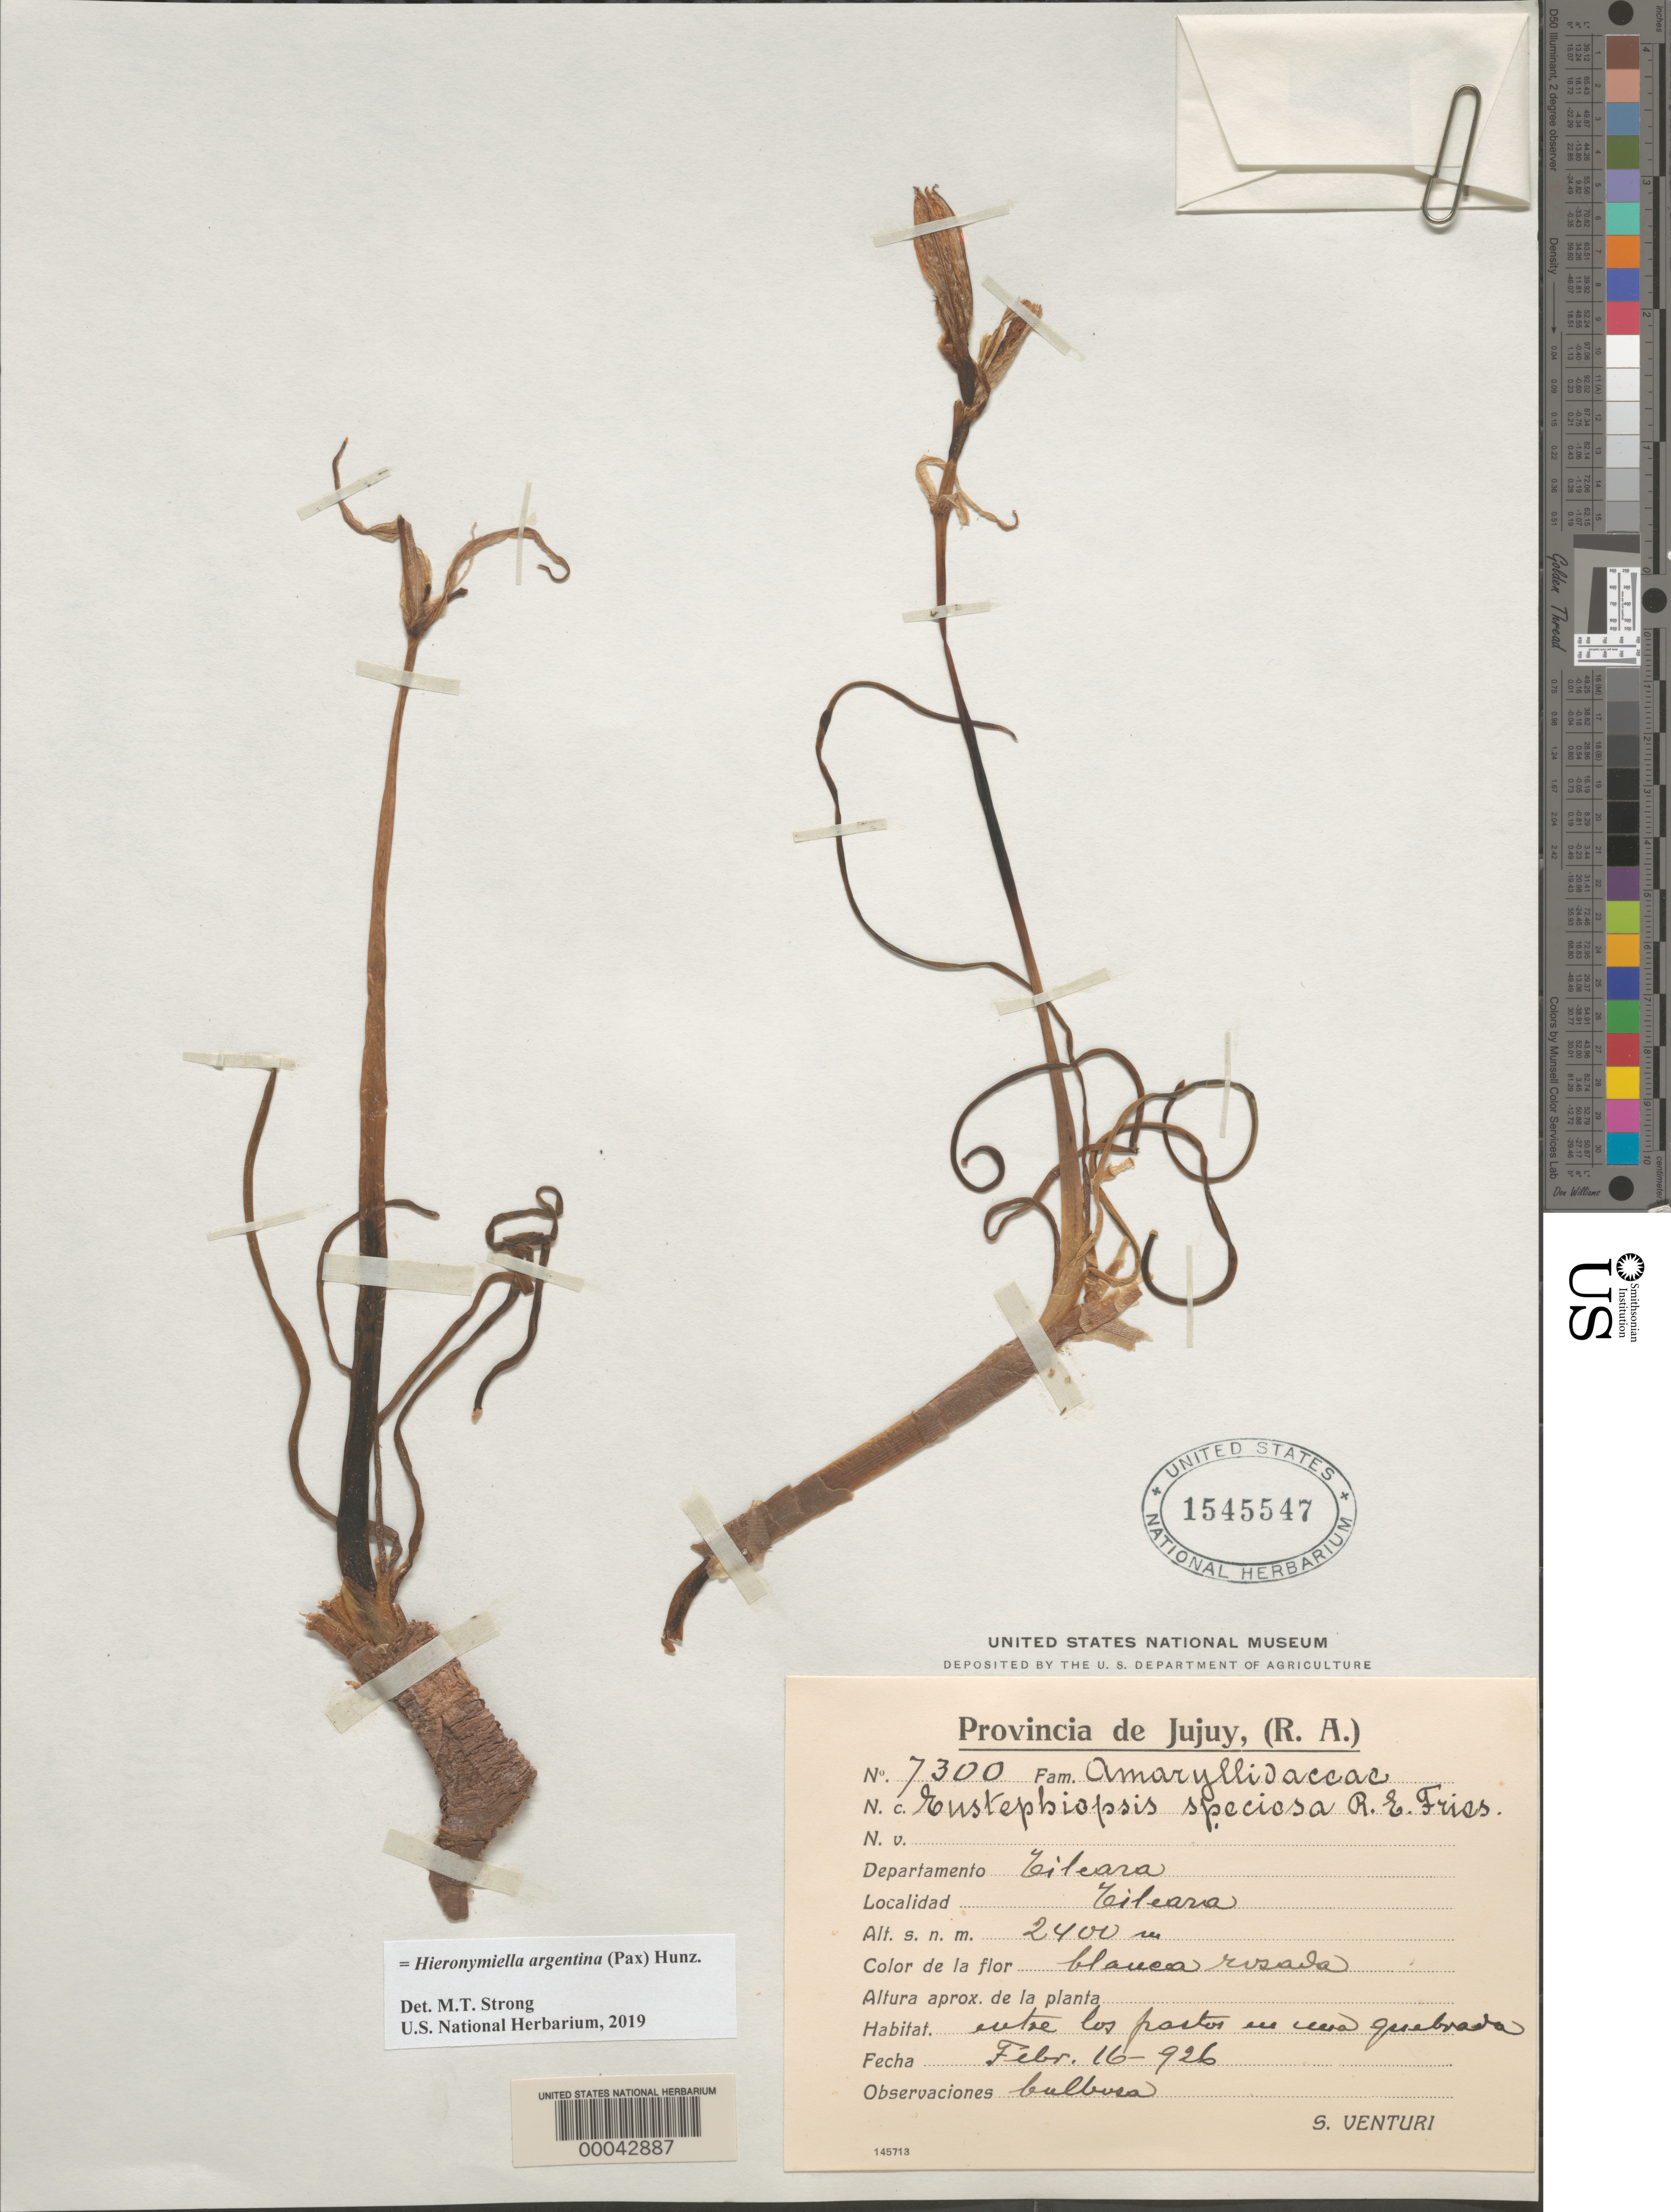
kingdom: Plantae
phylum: Tracheophyta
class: Liliopsida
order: Asparagales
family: Amaryllidaceae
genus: Hieronymiella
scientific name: Hieronymiella argentina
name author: (Pax) Hunz. & S.C. Arroyo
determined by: Strong, Mark T., (BOT), Smithsonian Institution - National Museum of Natural History (UNITED STATES)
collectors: S. Venturi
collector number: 7300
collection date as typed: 16 Feb 1926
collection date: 1926-02-16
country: Argentina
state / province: Jujuy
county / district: Tilcara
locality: Tilcara; between the pastures and a ravine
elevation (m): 2400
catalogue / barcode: US 1545547